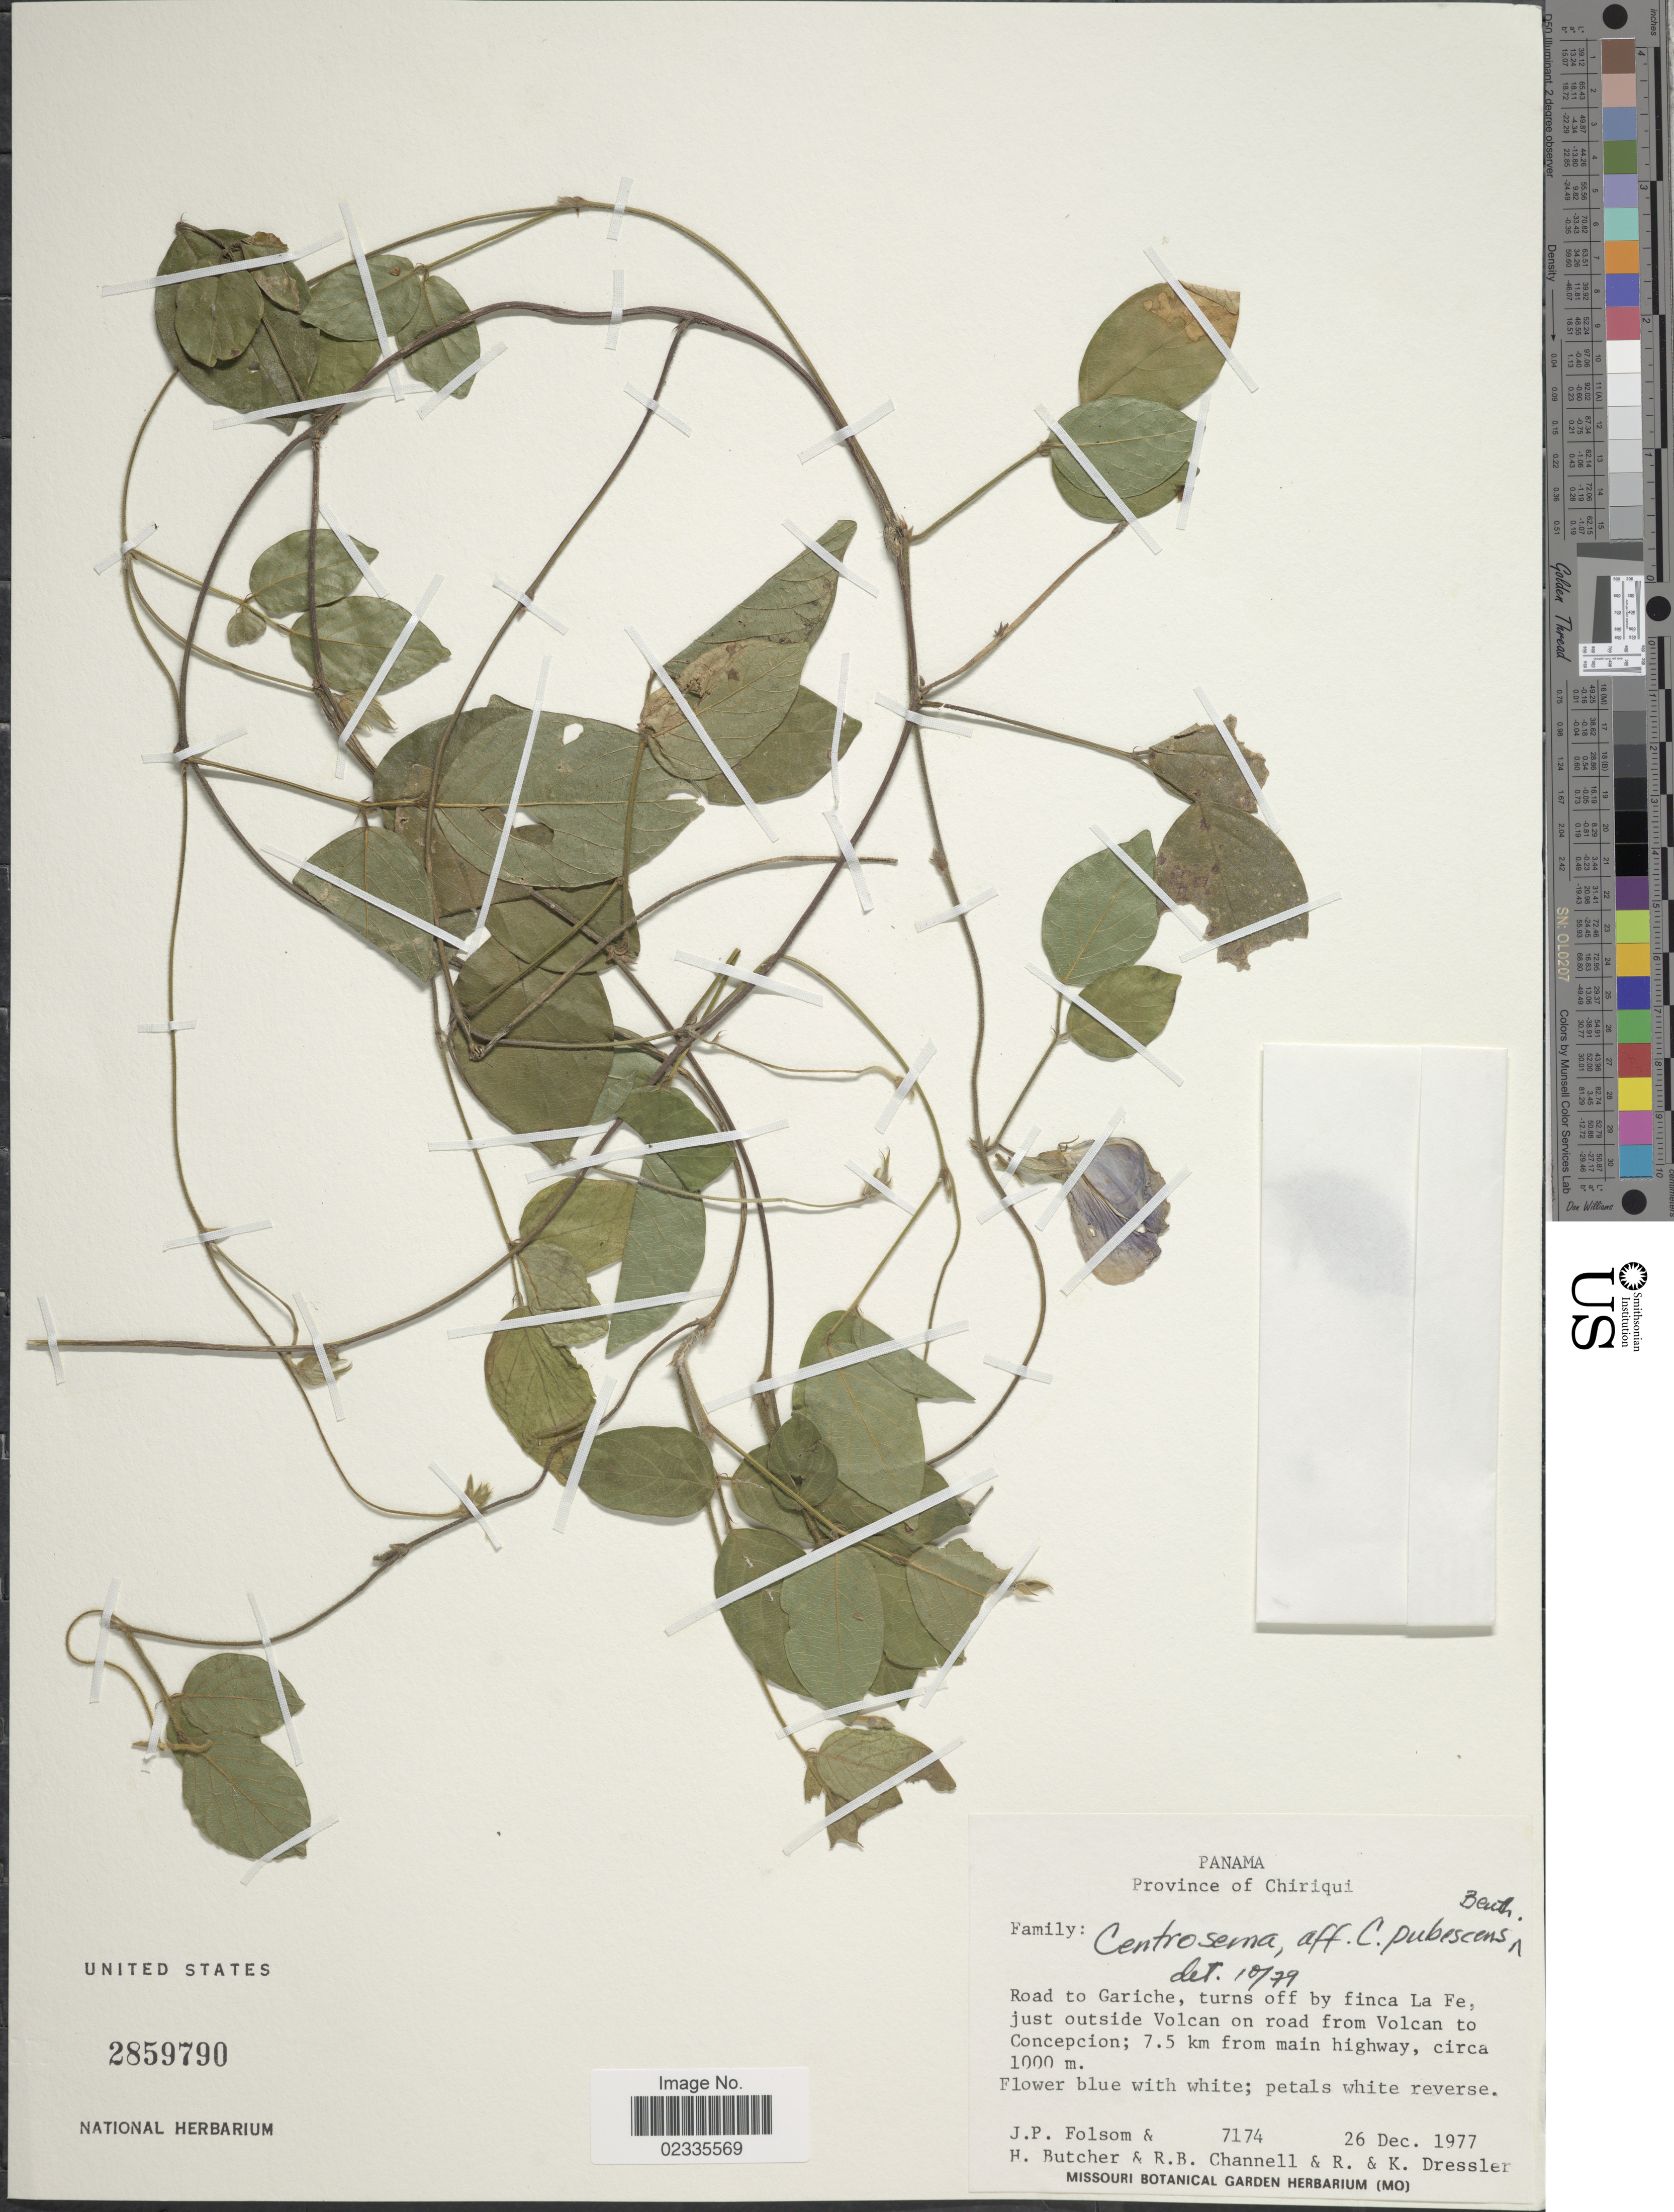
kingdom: Plantae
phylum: Tracheophyta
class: Magnoliopsida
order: Fabales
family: Fabaceae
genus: Centrosema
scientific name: Centrosema pubescens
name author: Benth.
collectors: J. P. Folsom, H. Butcher, R. B. Channell & K. Dressler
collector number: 7174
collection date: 1977-12-26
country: Panama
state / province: Chiriqui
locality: Road to Gariche, turns off by finca La Fe, just outside Volcan road from Volcan to Concepcion; 7.5 km from main highway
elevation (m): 1000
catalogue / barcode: US 2859790